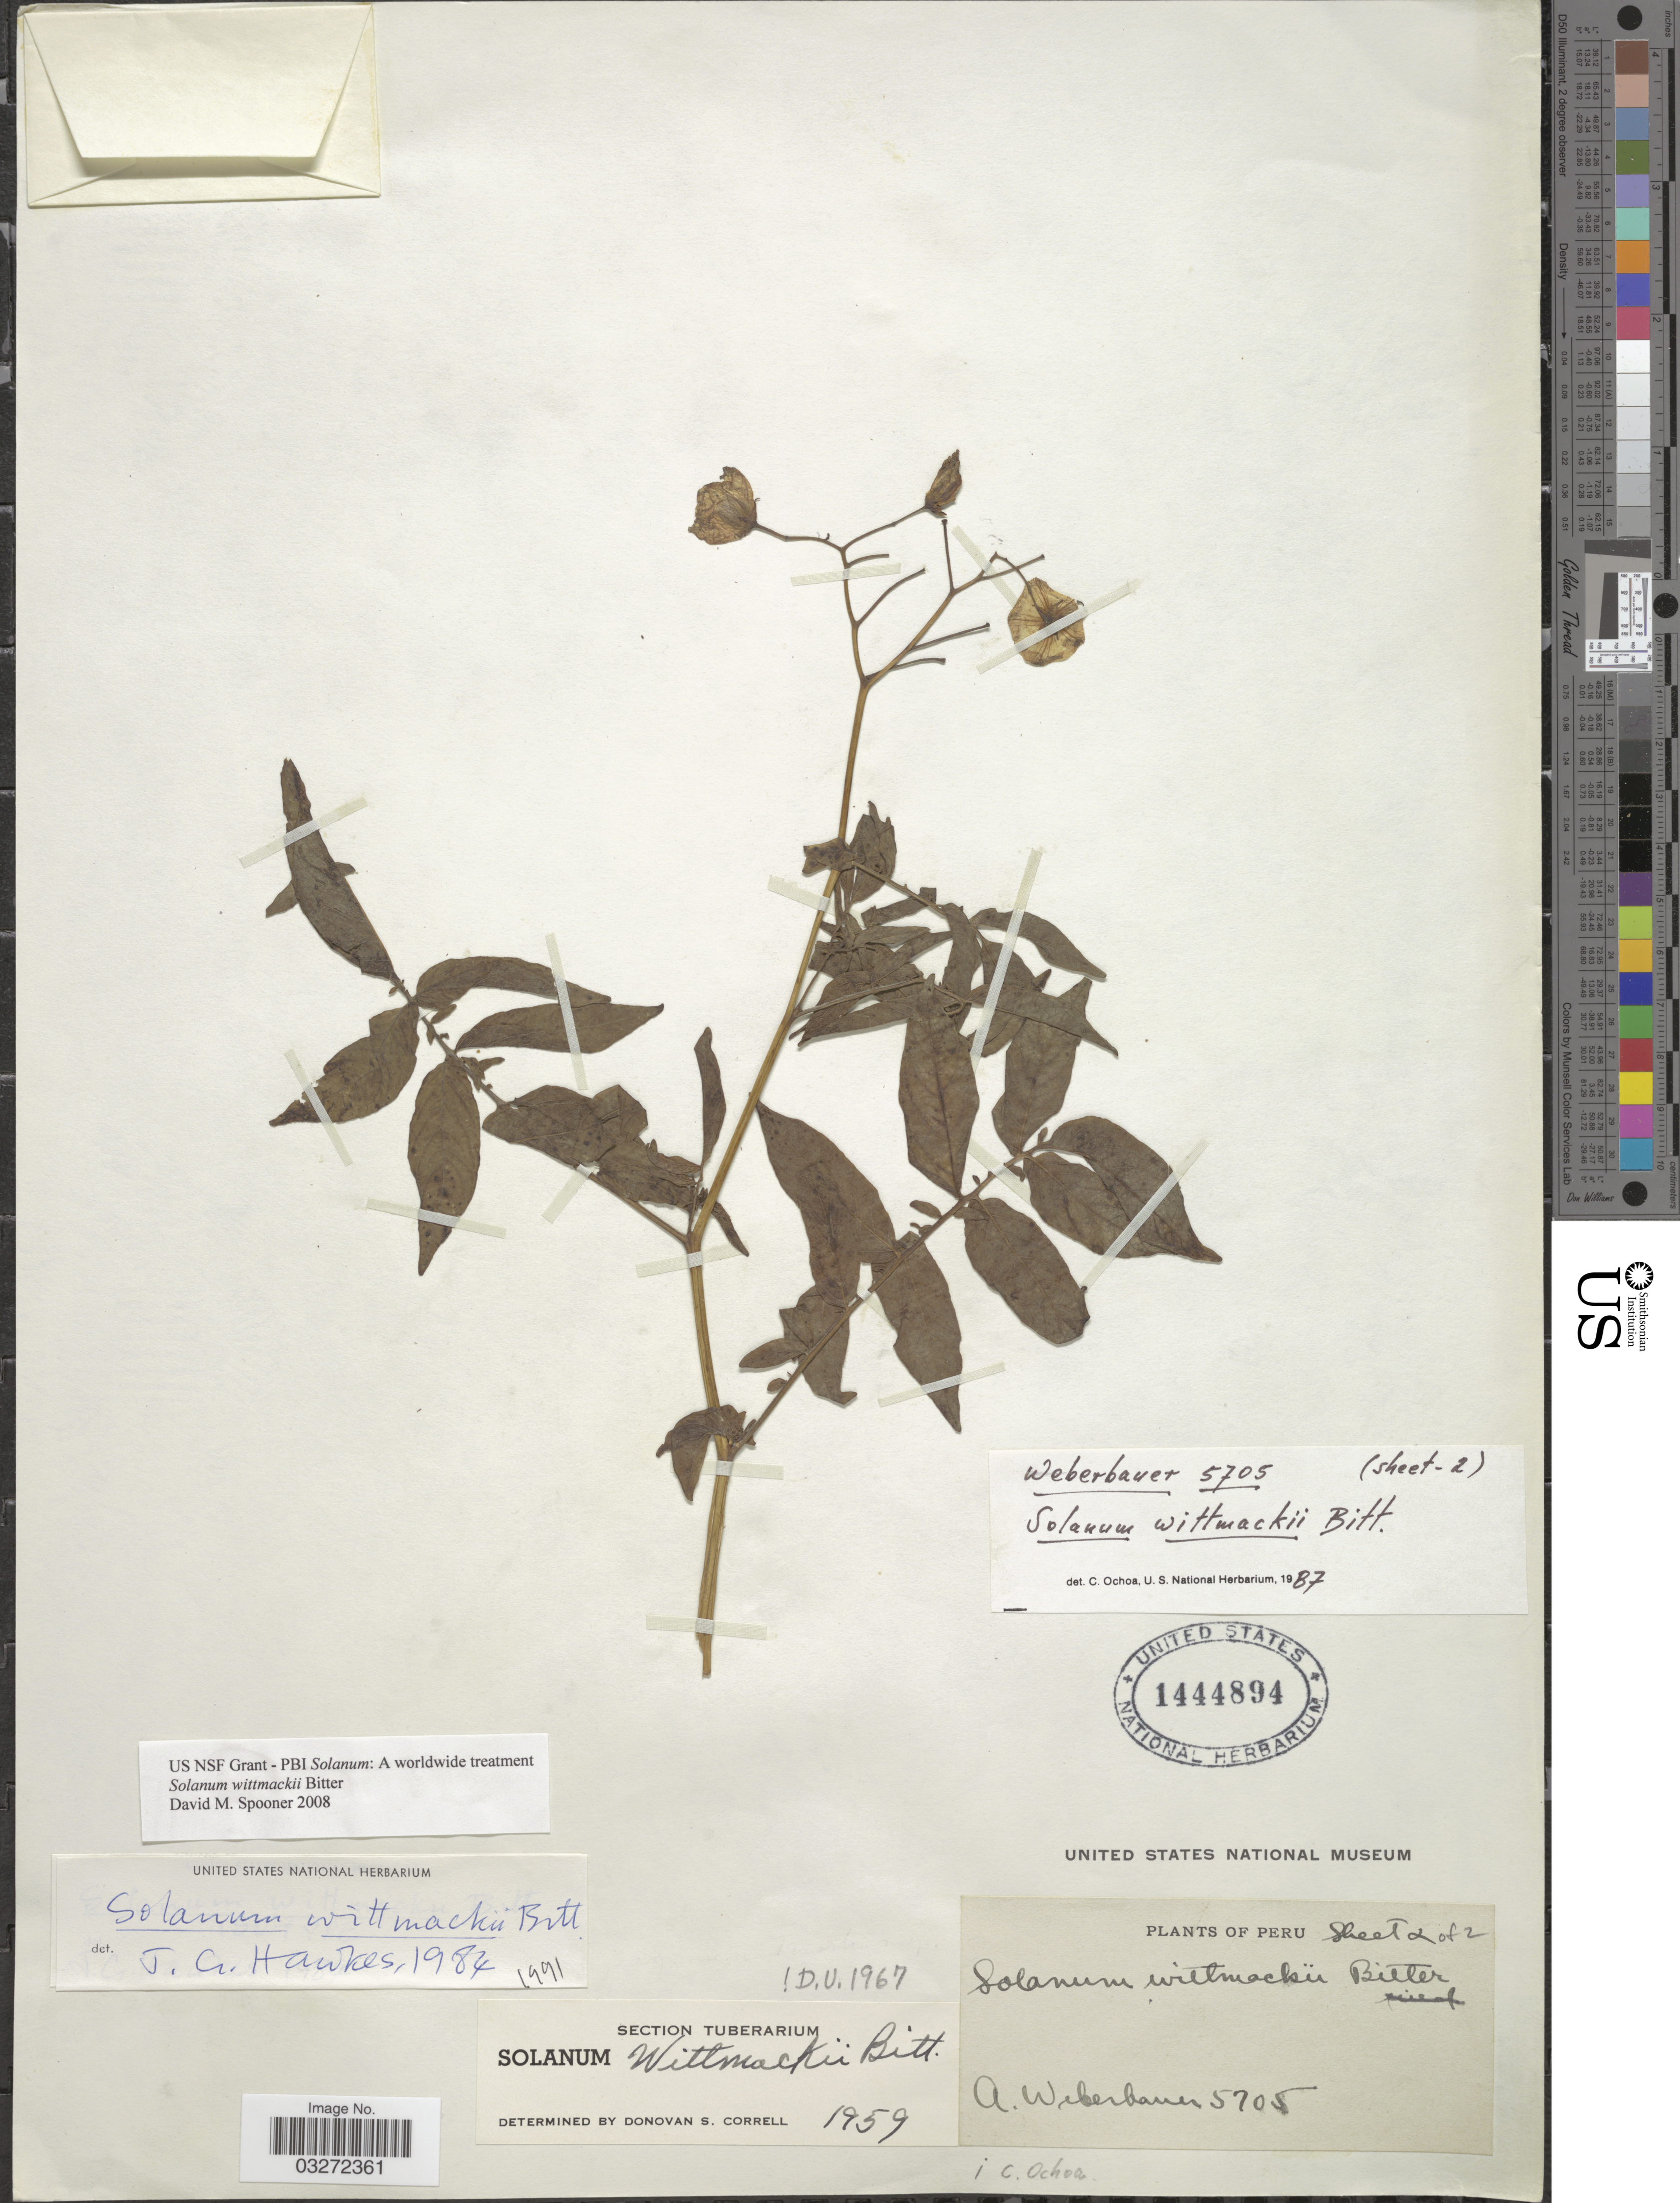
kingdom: Plantae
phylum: Tracheophyta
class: Magnoliopsida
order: Solanales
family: Solanaceae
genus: Solanum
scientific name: Solanum wittmackii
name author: Bitter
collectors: A. Weberbauer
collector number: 5705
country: Peru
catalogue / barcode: US 1444894